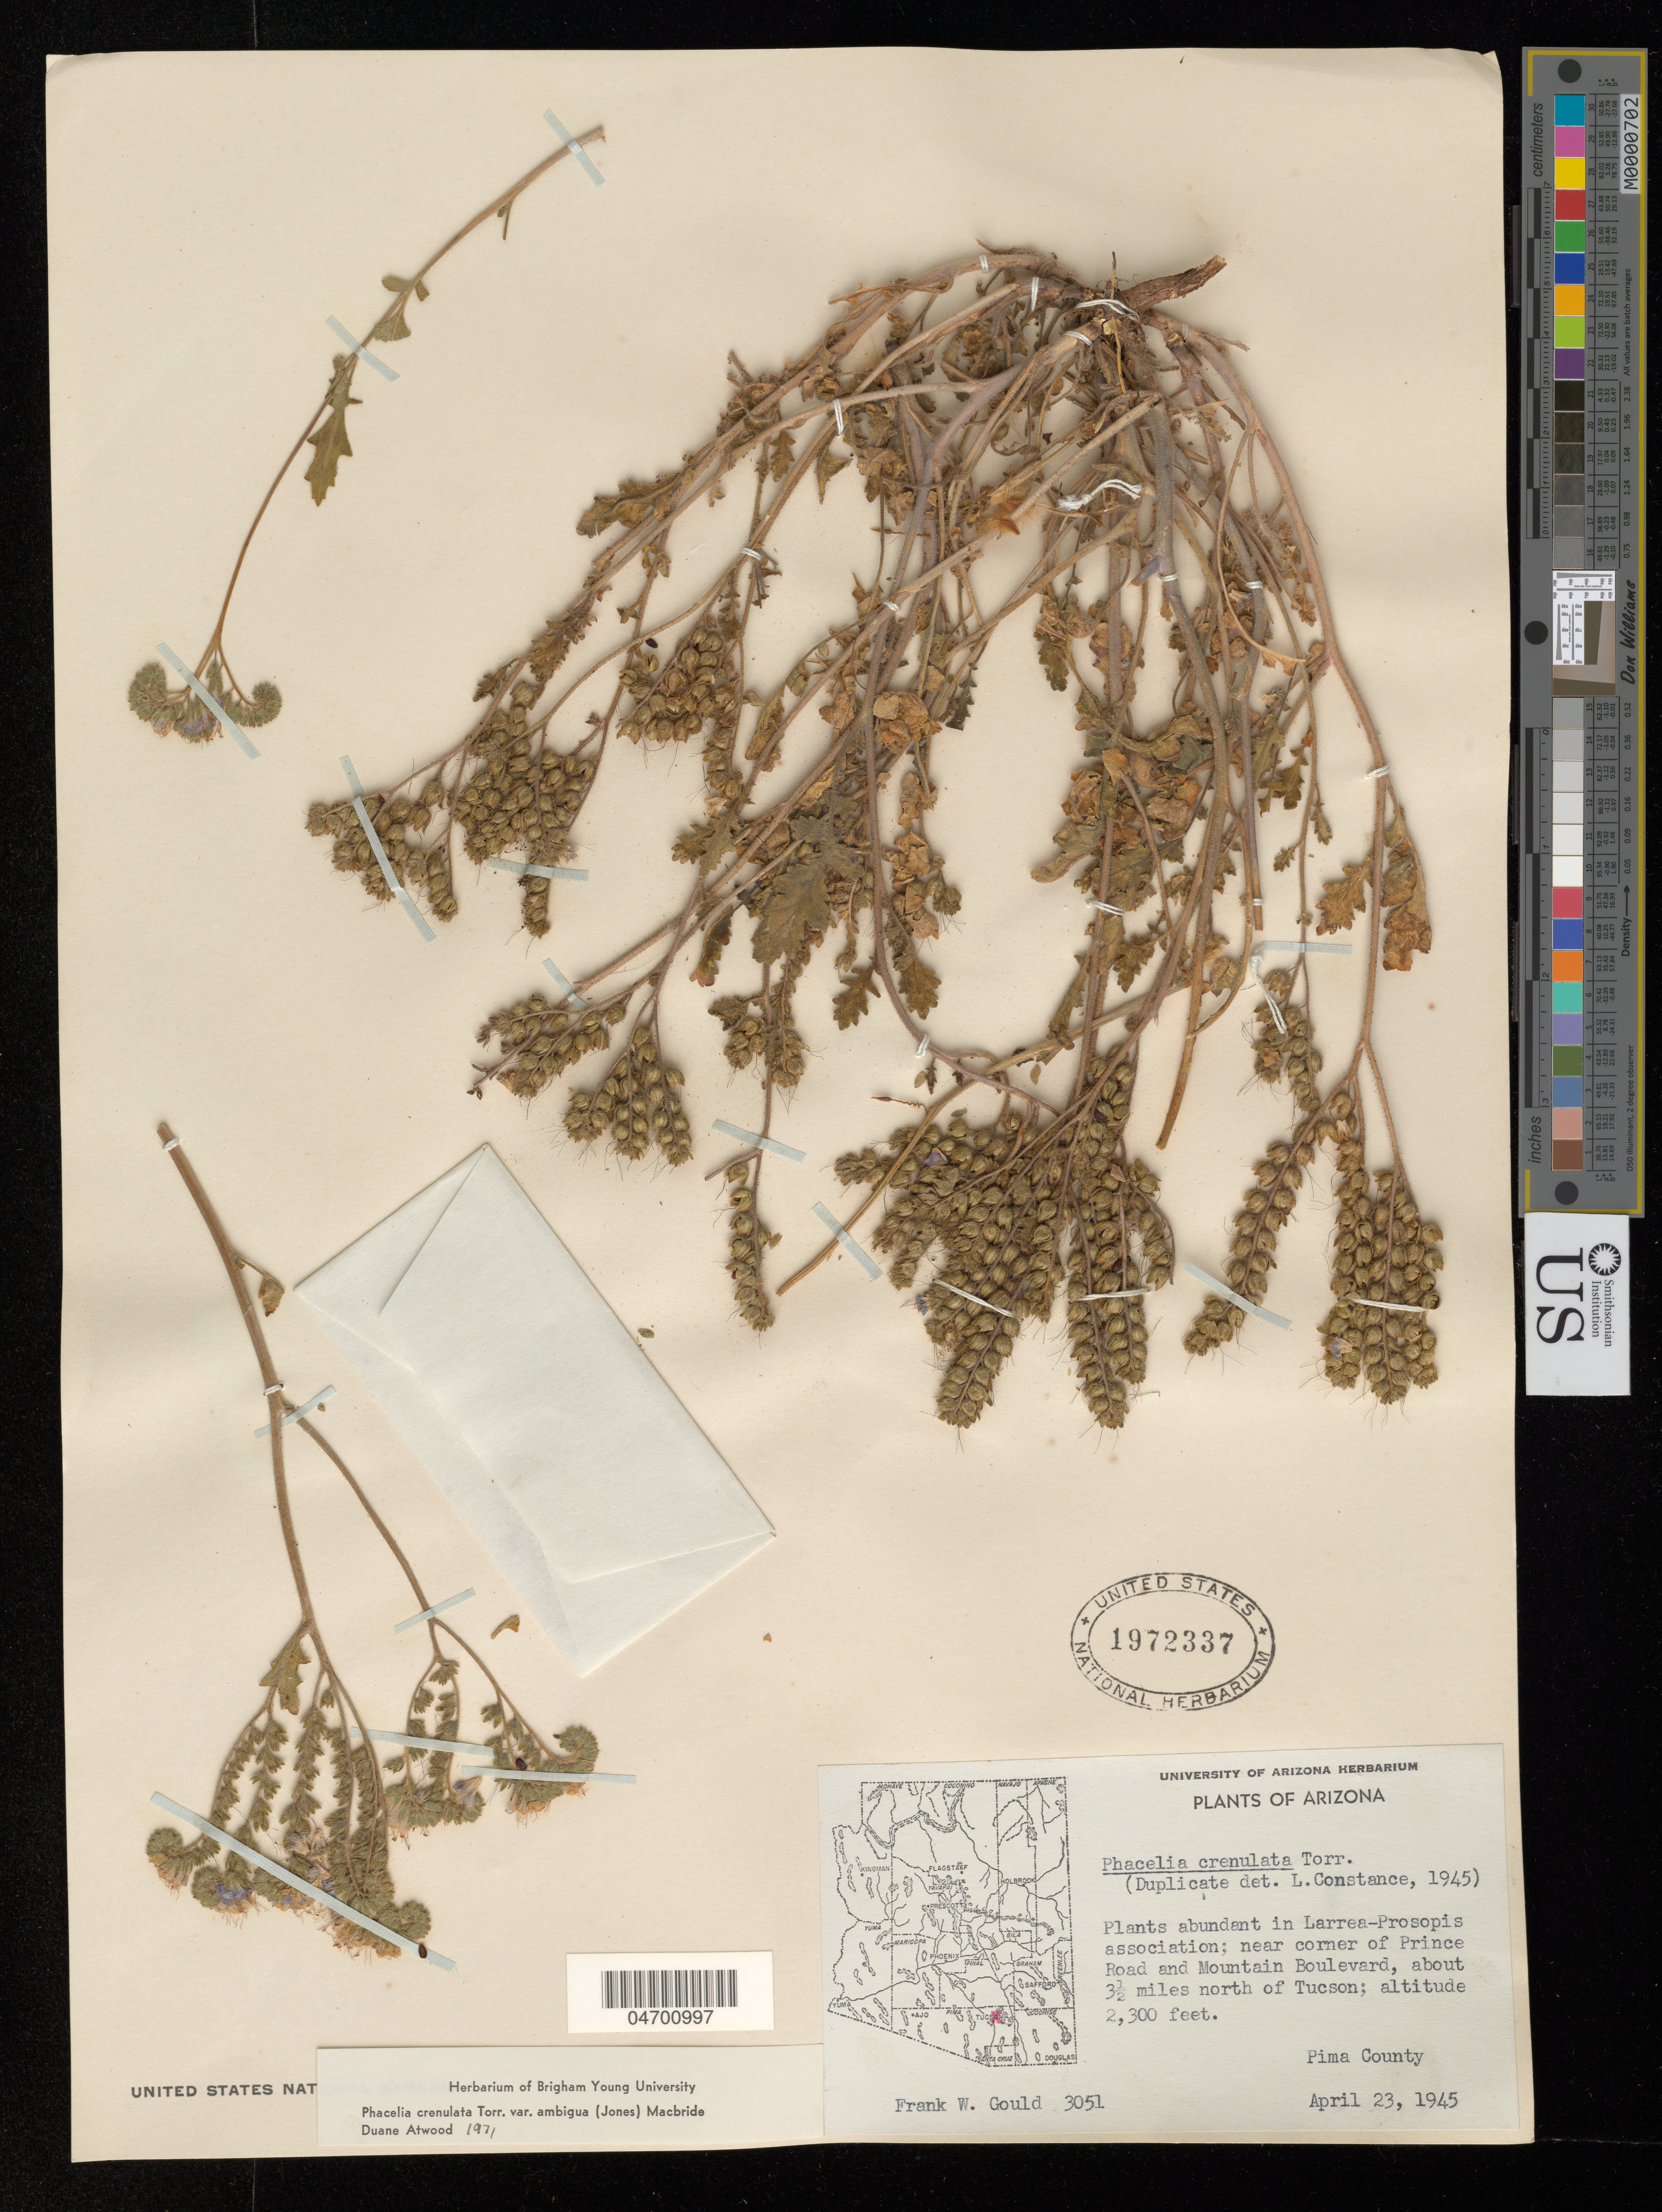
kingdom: Plantae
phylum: Tracheophyta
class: Magnoliopsida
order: Boraginales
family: Hydrophyllaceae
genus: Phacelia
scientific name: Phacelia crenulata var. ambigua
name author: (M.E. Jones) J.F. Macbr.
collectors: F. W. Gould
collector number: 3051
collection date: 1945-04-23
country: United States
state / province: Arizona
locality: Near corner of Prince Road and Mountain Boulevard, about 3½ miles north of Tucson.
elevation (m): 701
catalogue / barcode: US 1972337